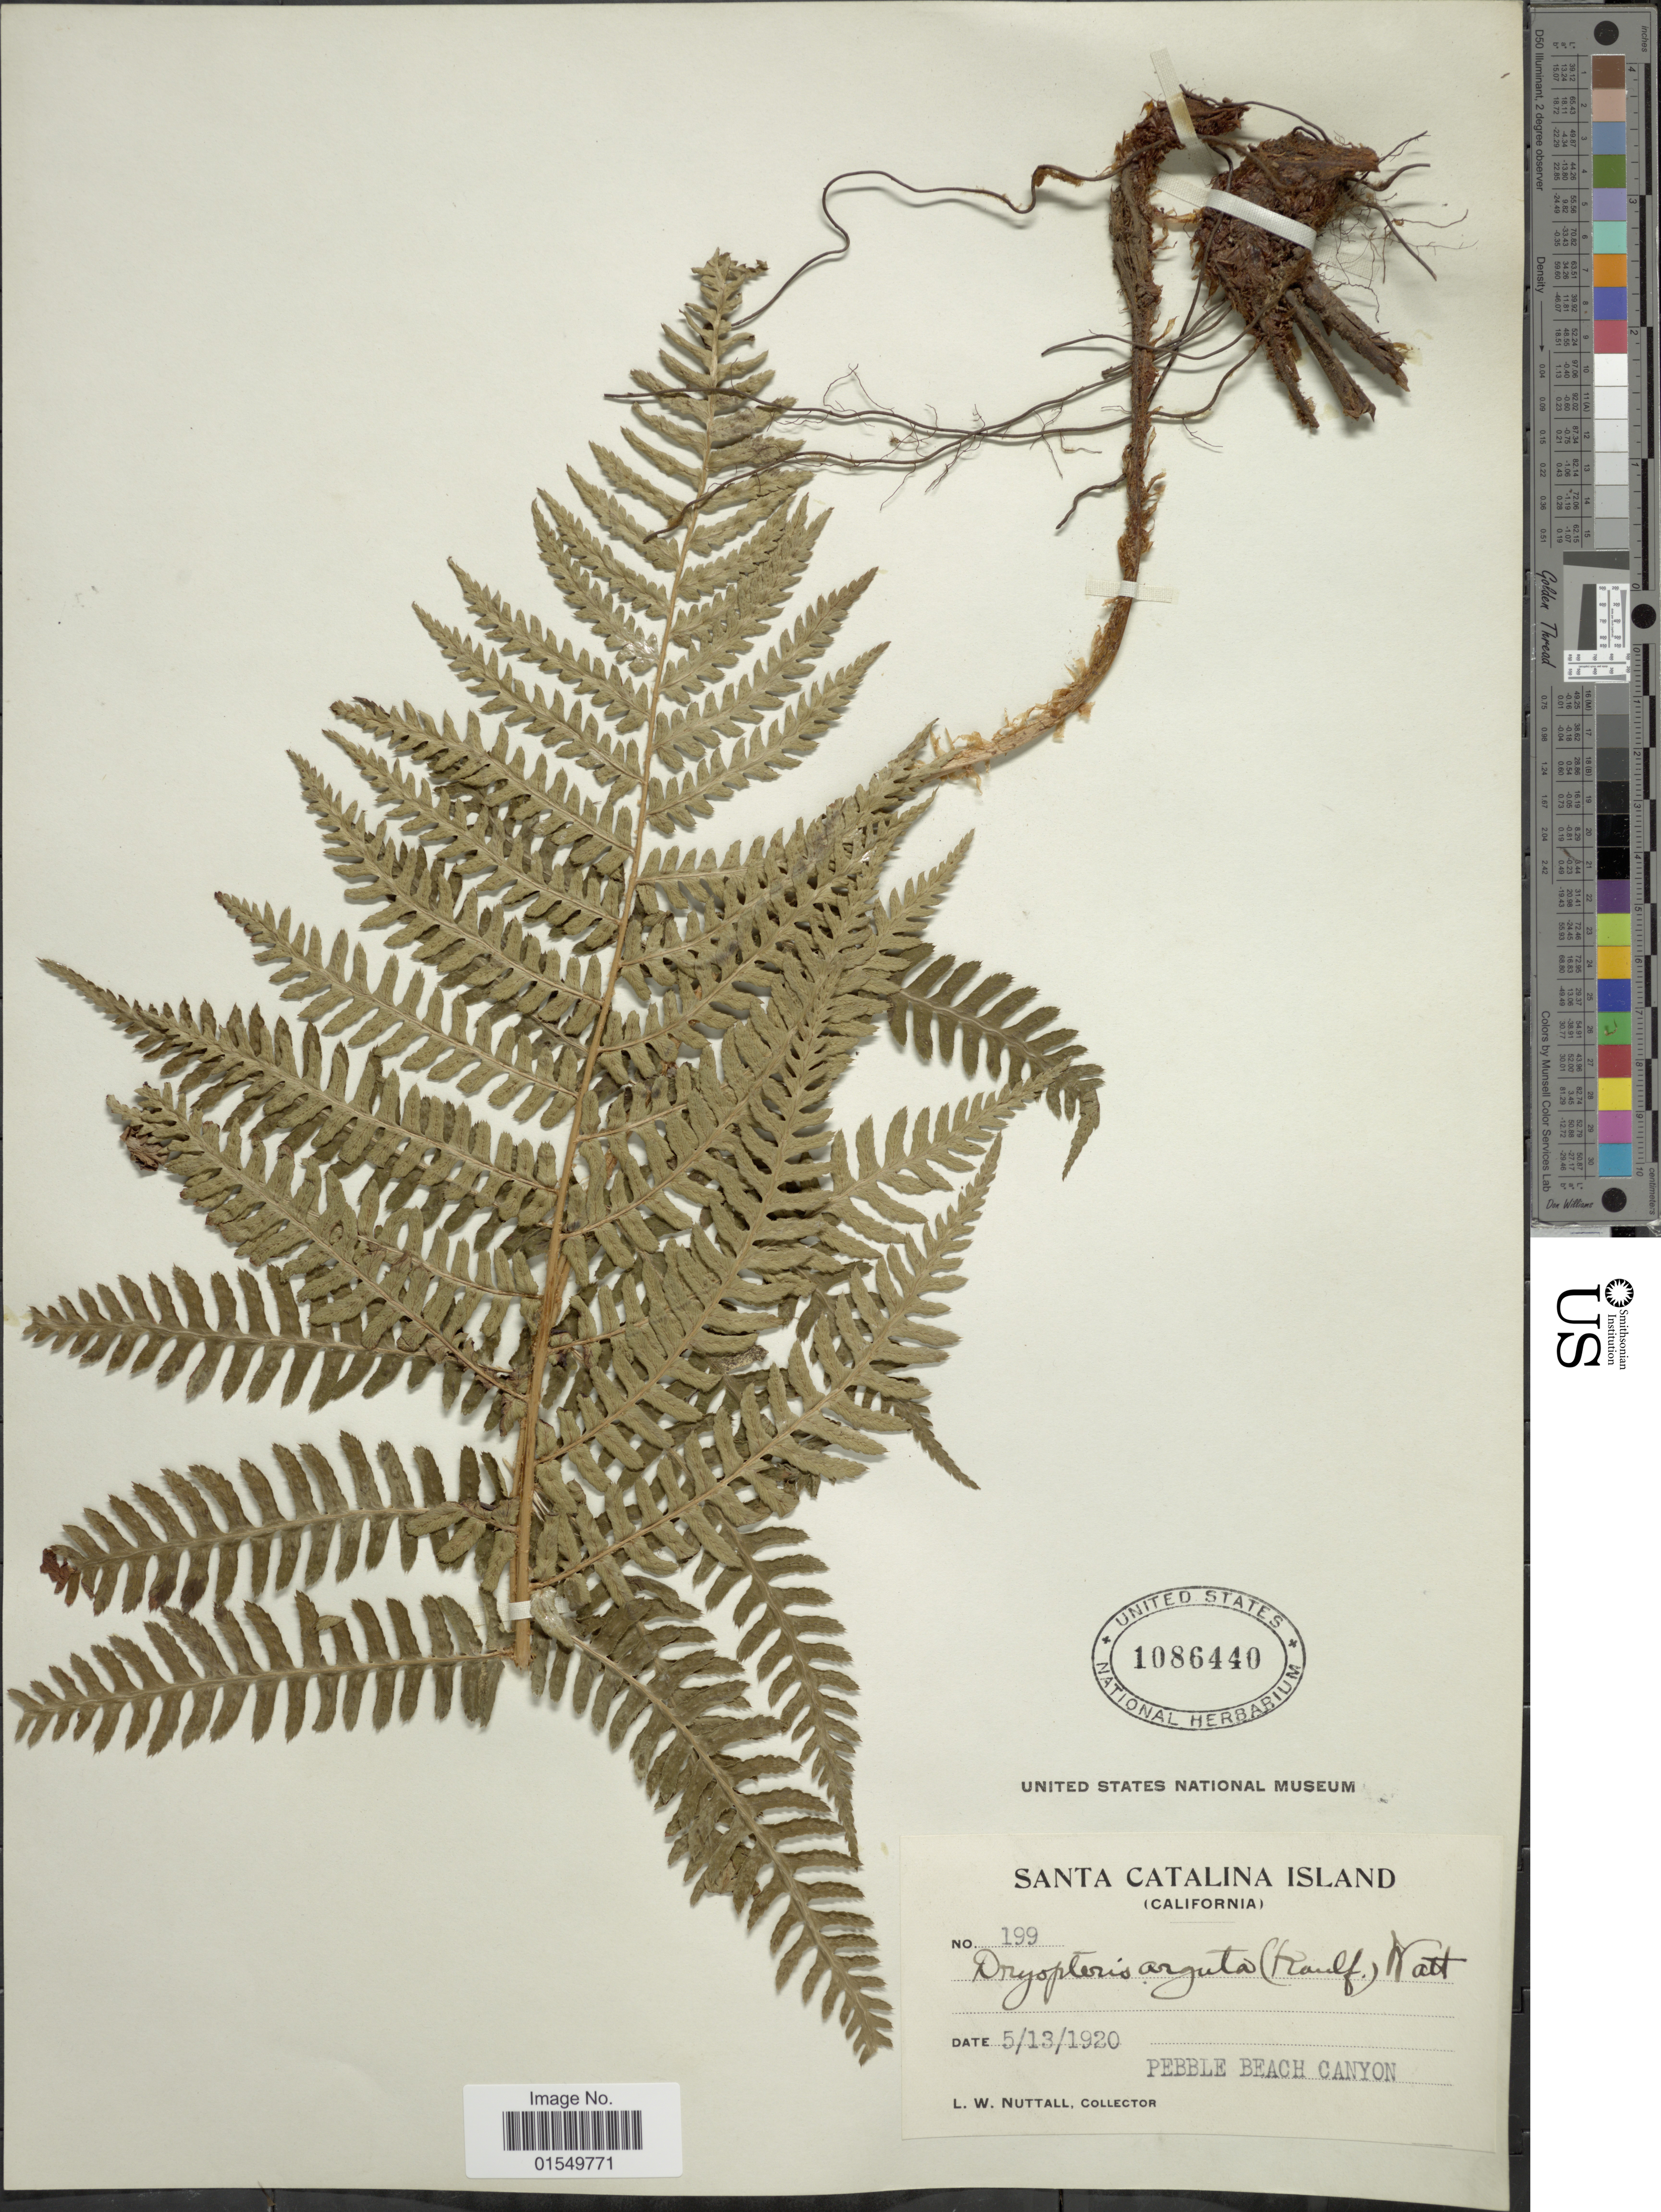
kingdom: Plantae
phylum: Tracheophyta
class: Polypodiopsida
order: Polypodiales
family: Dryopteridaceae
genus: Dryopteris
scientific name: Dryopteris arguta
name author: (Kaulf.) Maxon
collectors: L. W. Nuttall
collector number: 199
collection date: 1920-05-13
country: United States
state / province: California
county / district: Los Angeles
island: Santa Catalina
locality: Santa Catalina Island, California, Pebble Beach Canyon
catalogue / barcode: US 1086440